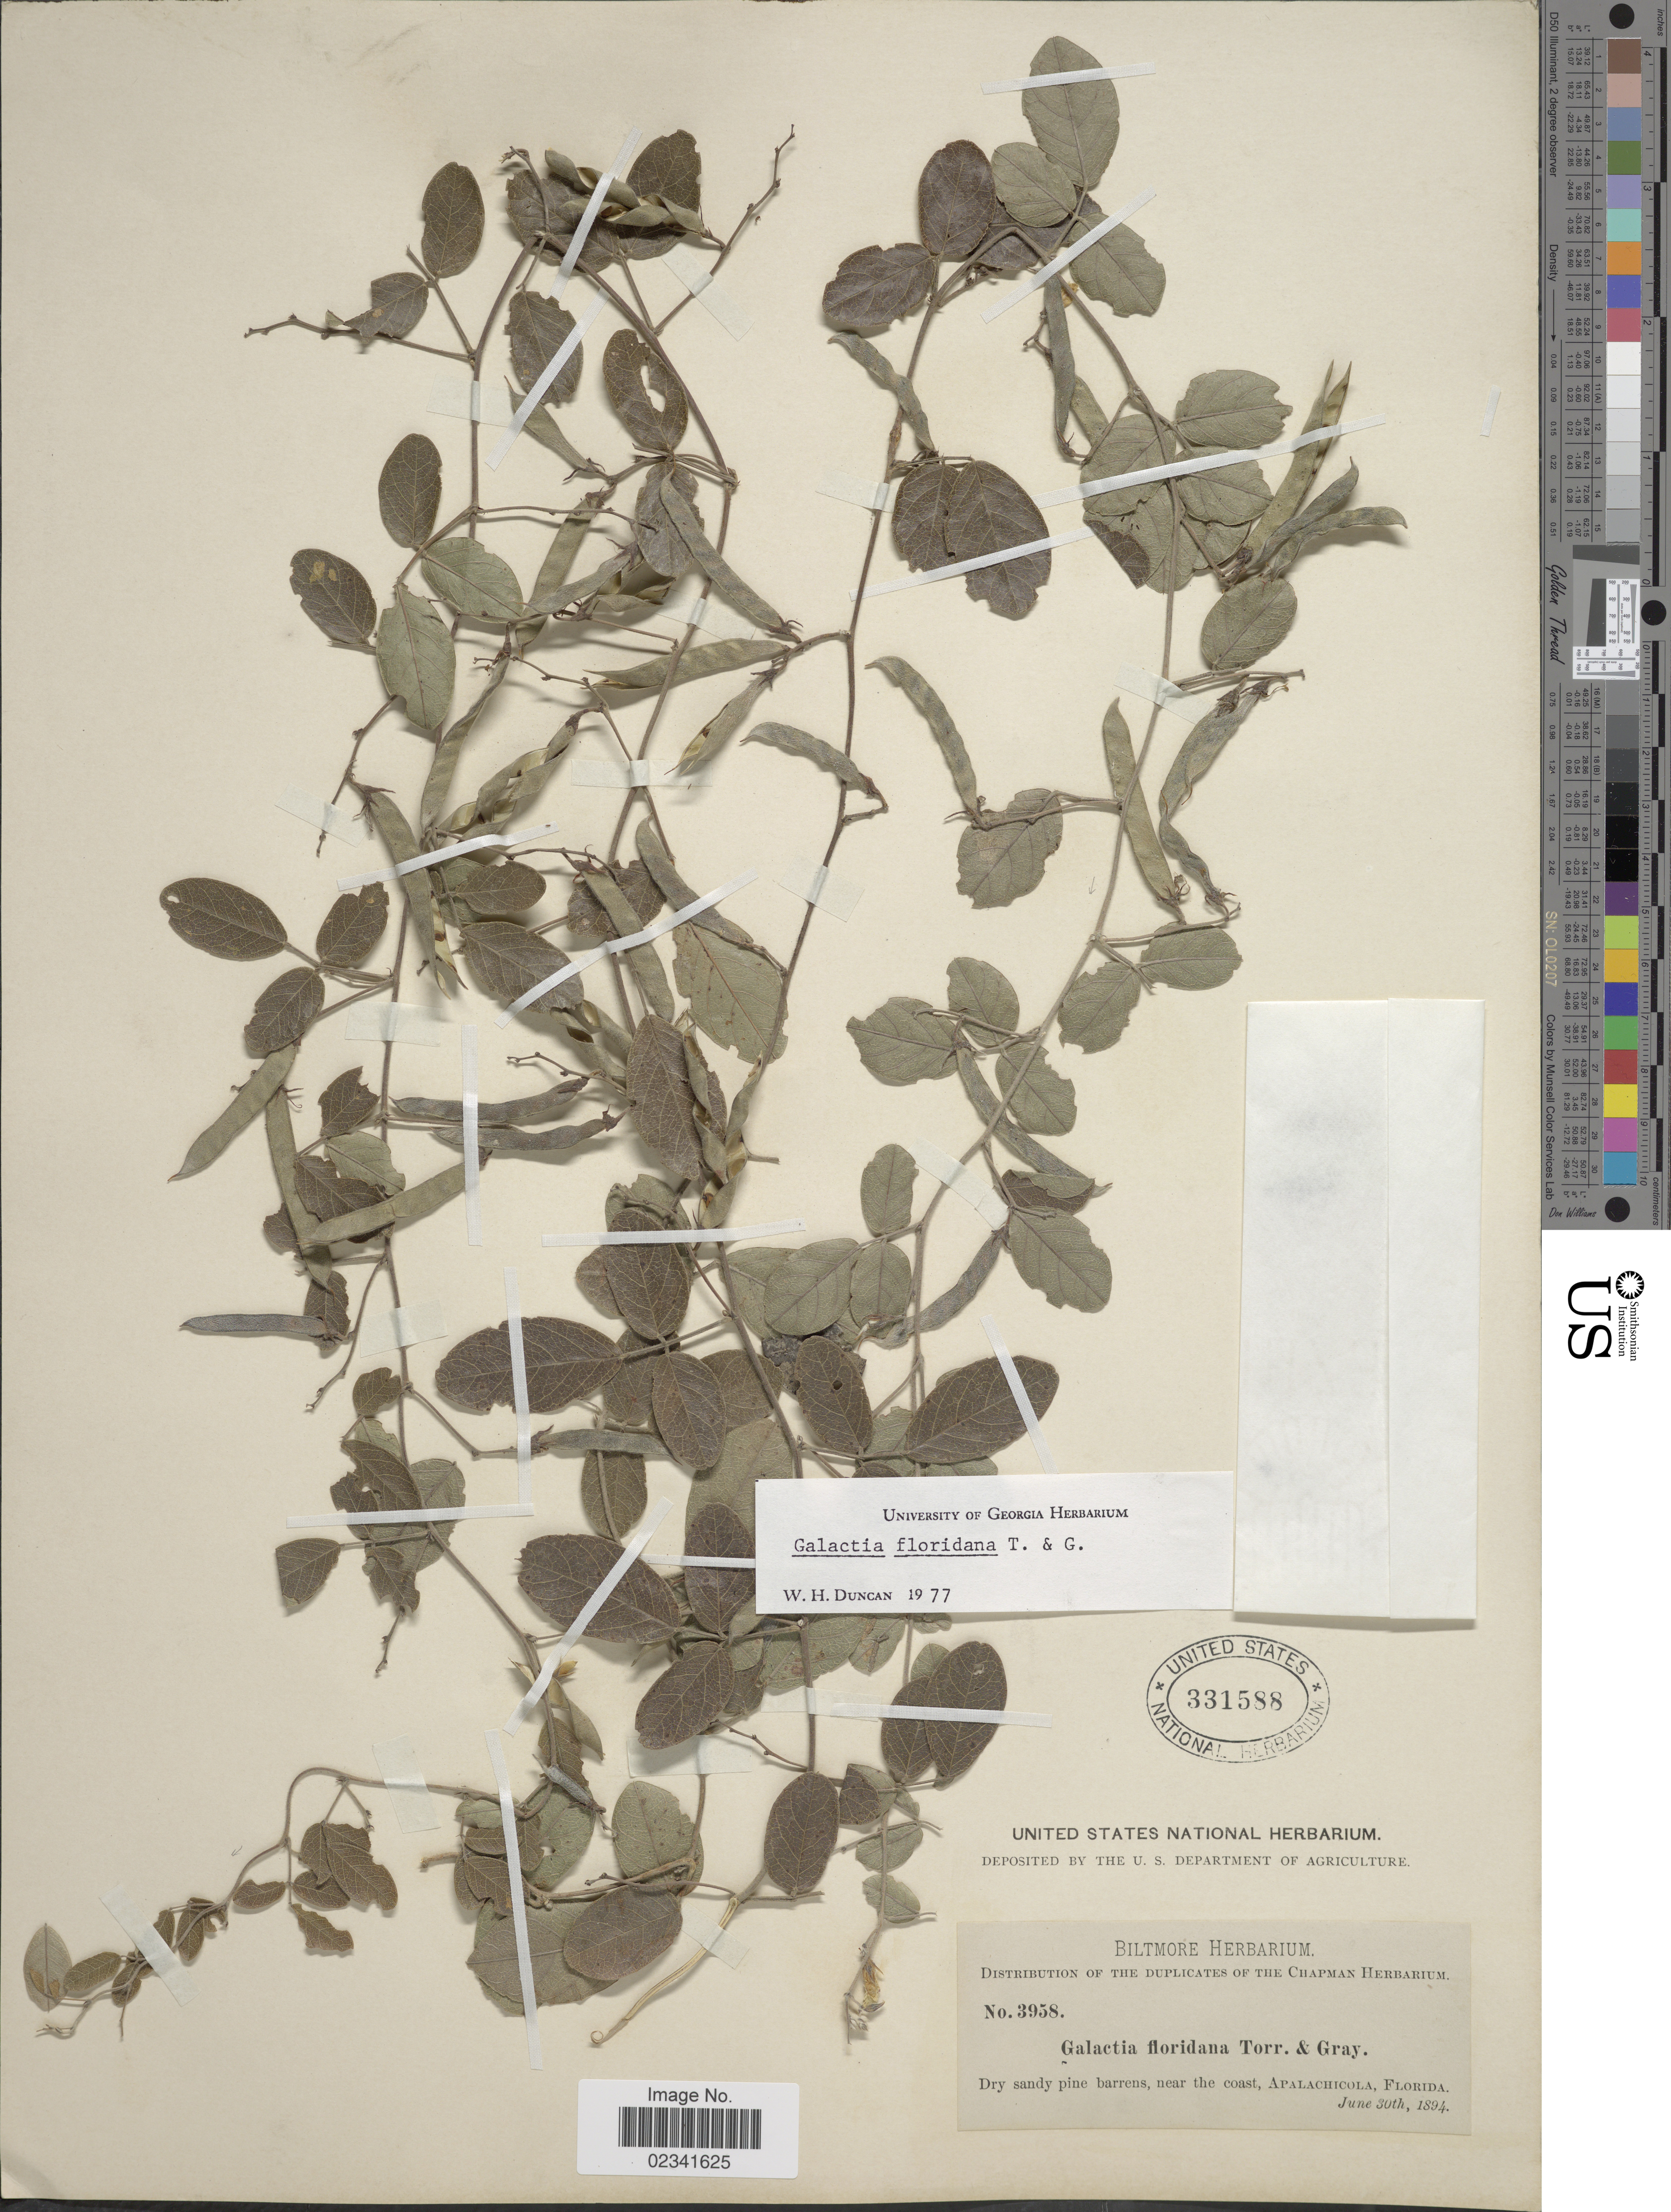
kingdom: Plantae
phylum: Tracheophyta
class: Magnoliopsida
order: Fabales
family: Fabaceae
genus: Galactia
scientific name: Galactia floridana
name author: J.R. Johnst.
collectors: ex herb. Biltmore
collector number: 3958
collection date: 1894-06-30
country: United States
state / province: Florida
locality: Dry sandy pine barrens, near the coast, Apalachicola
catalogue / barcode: US 331588